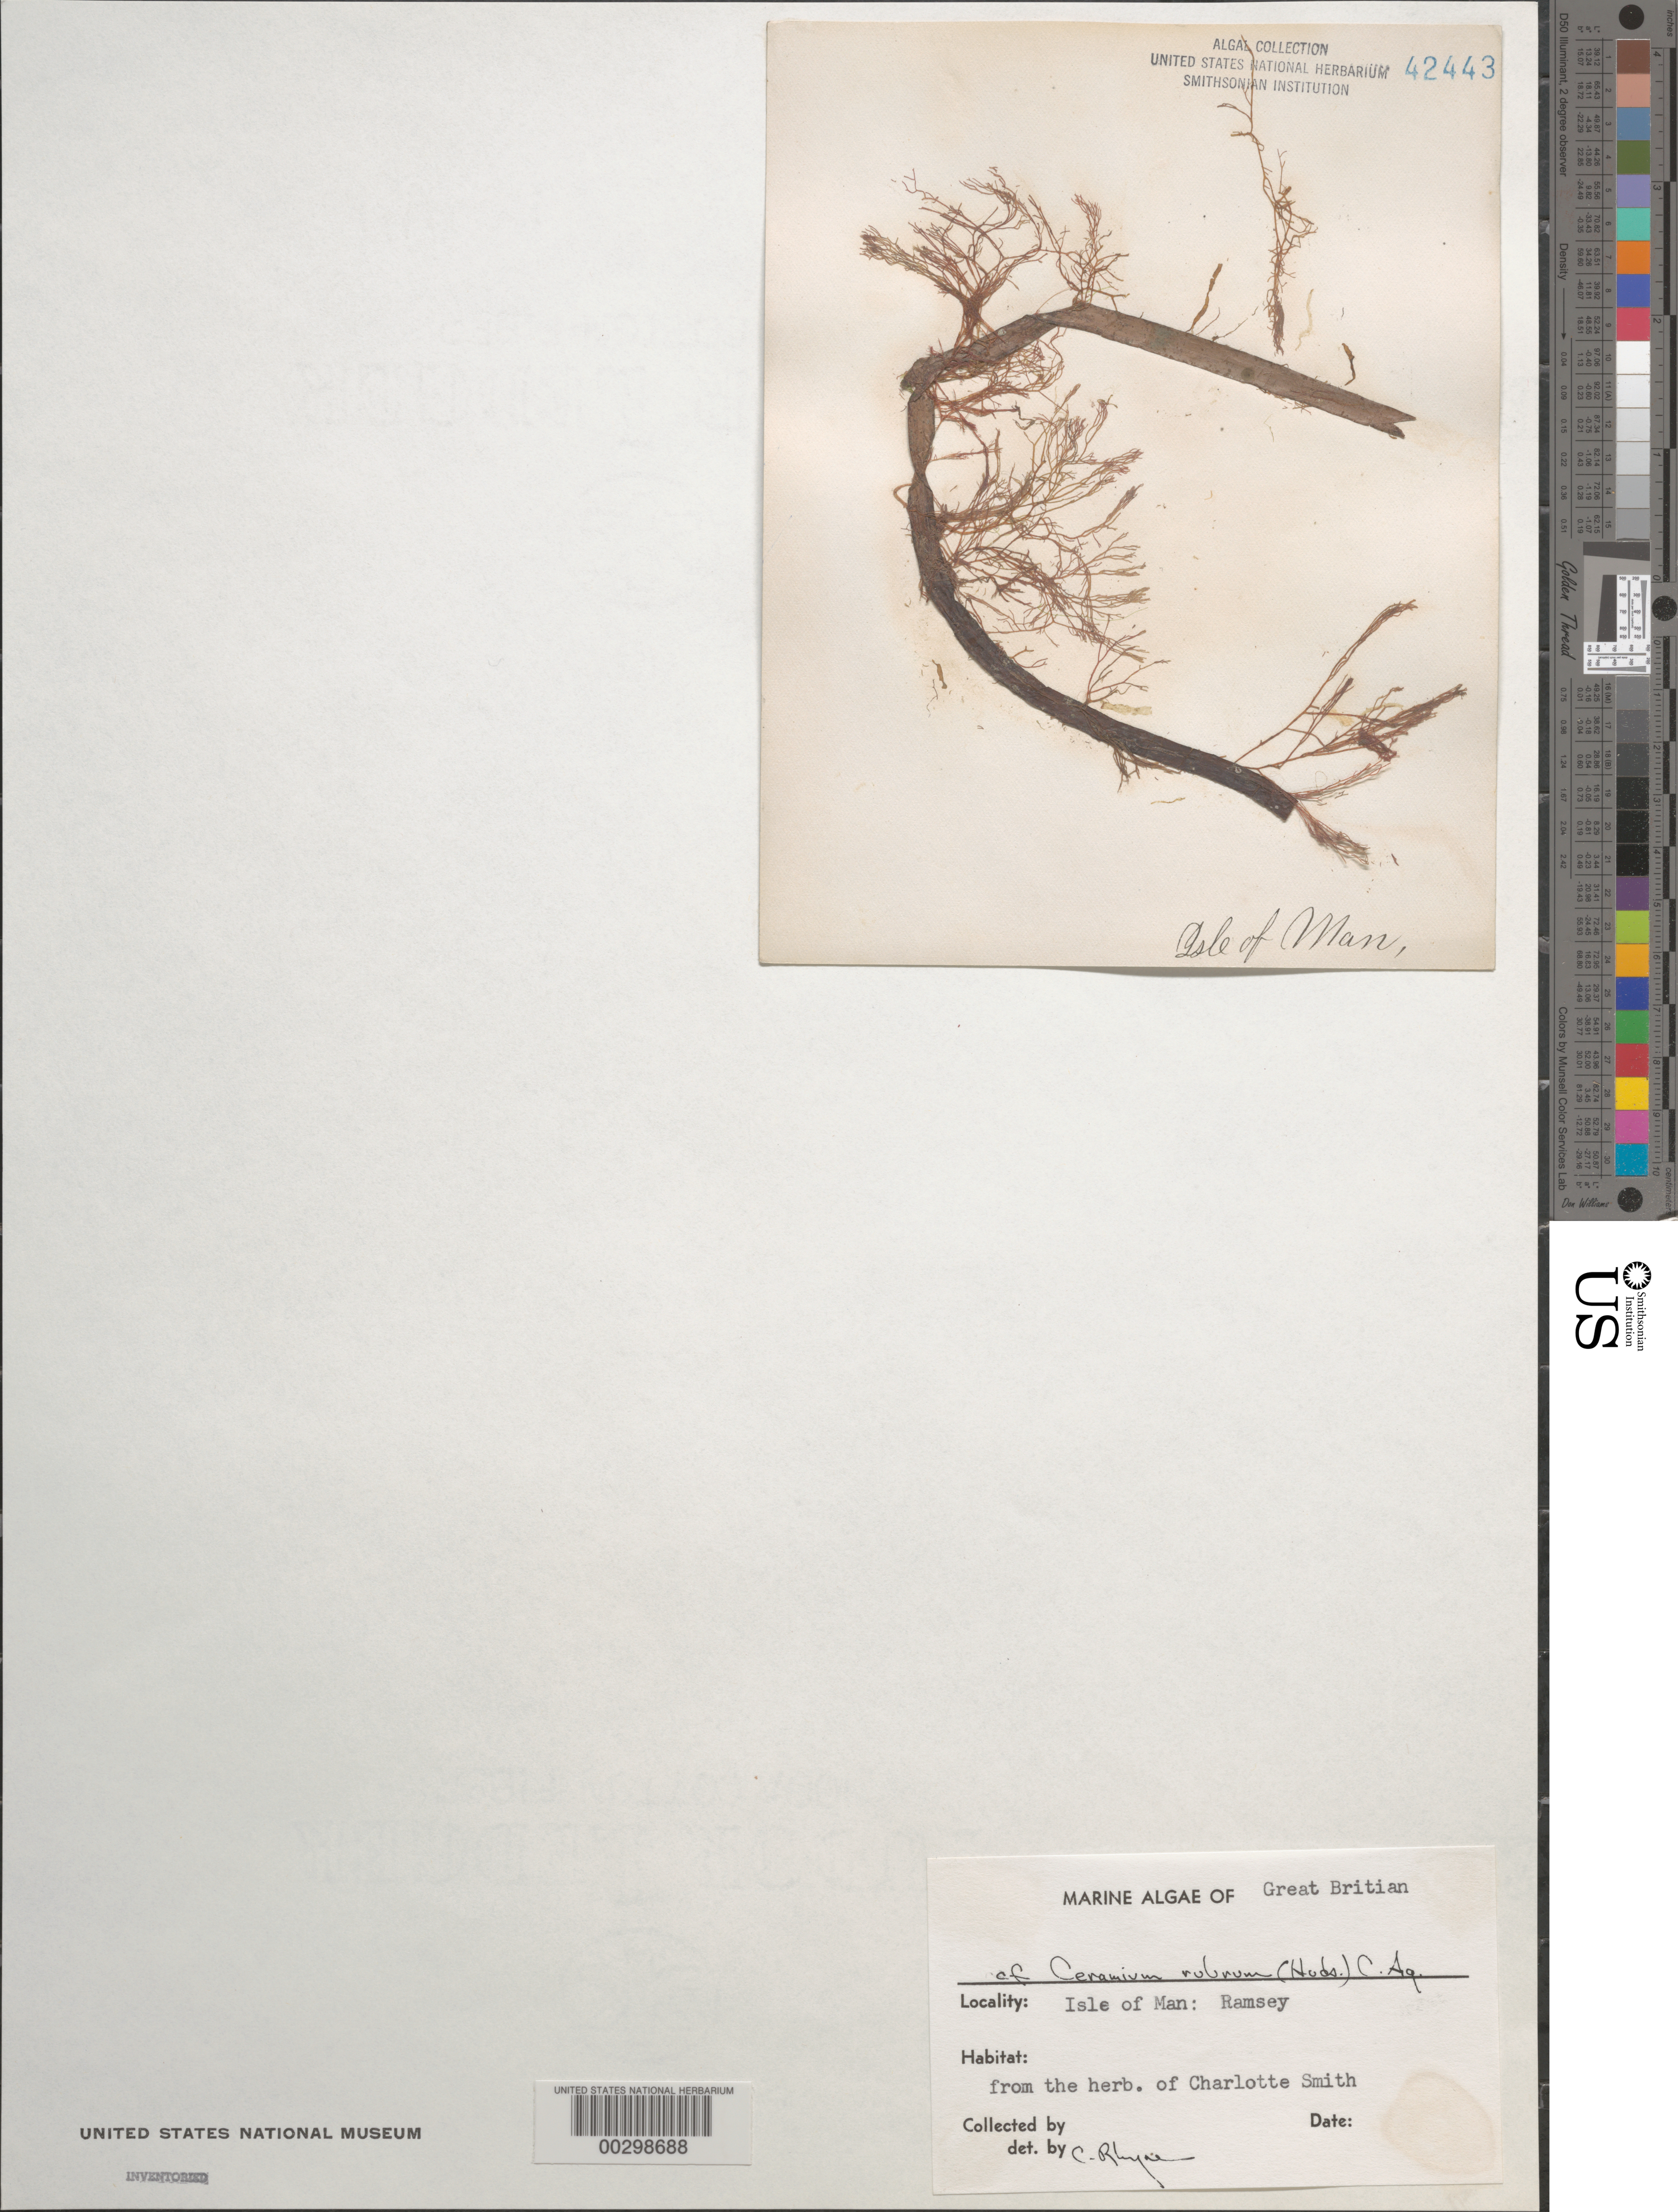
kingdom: Plantae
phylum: Rhodophyta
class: Florideophyceae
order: Ceramiales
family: Ceramiaceae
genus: Ceramium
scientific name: Ceramium rubrum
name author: C. Agardh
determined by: Rhyne, C. F.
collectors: Charlotte Smith (herbarium)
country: United Kingdom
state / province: England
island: Isle of Man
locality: Ramsey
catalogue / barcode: US 42443